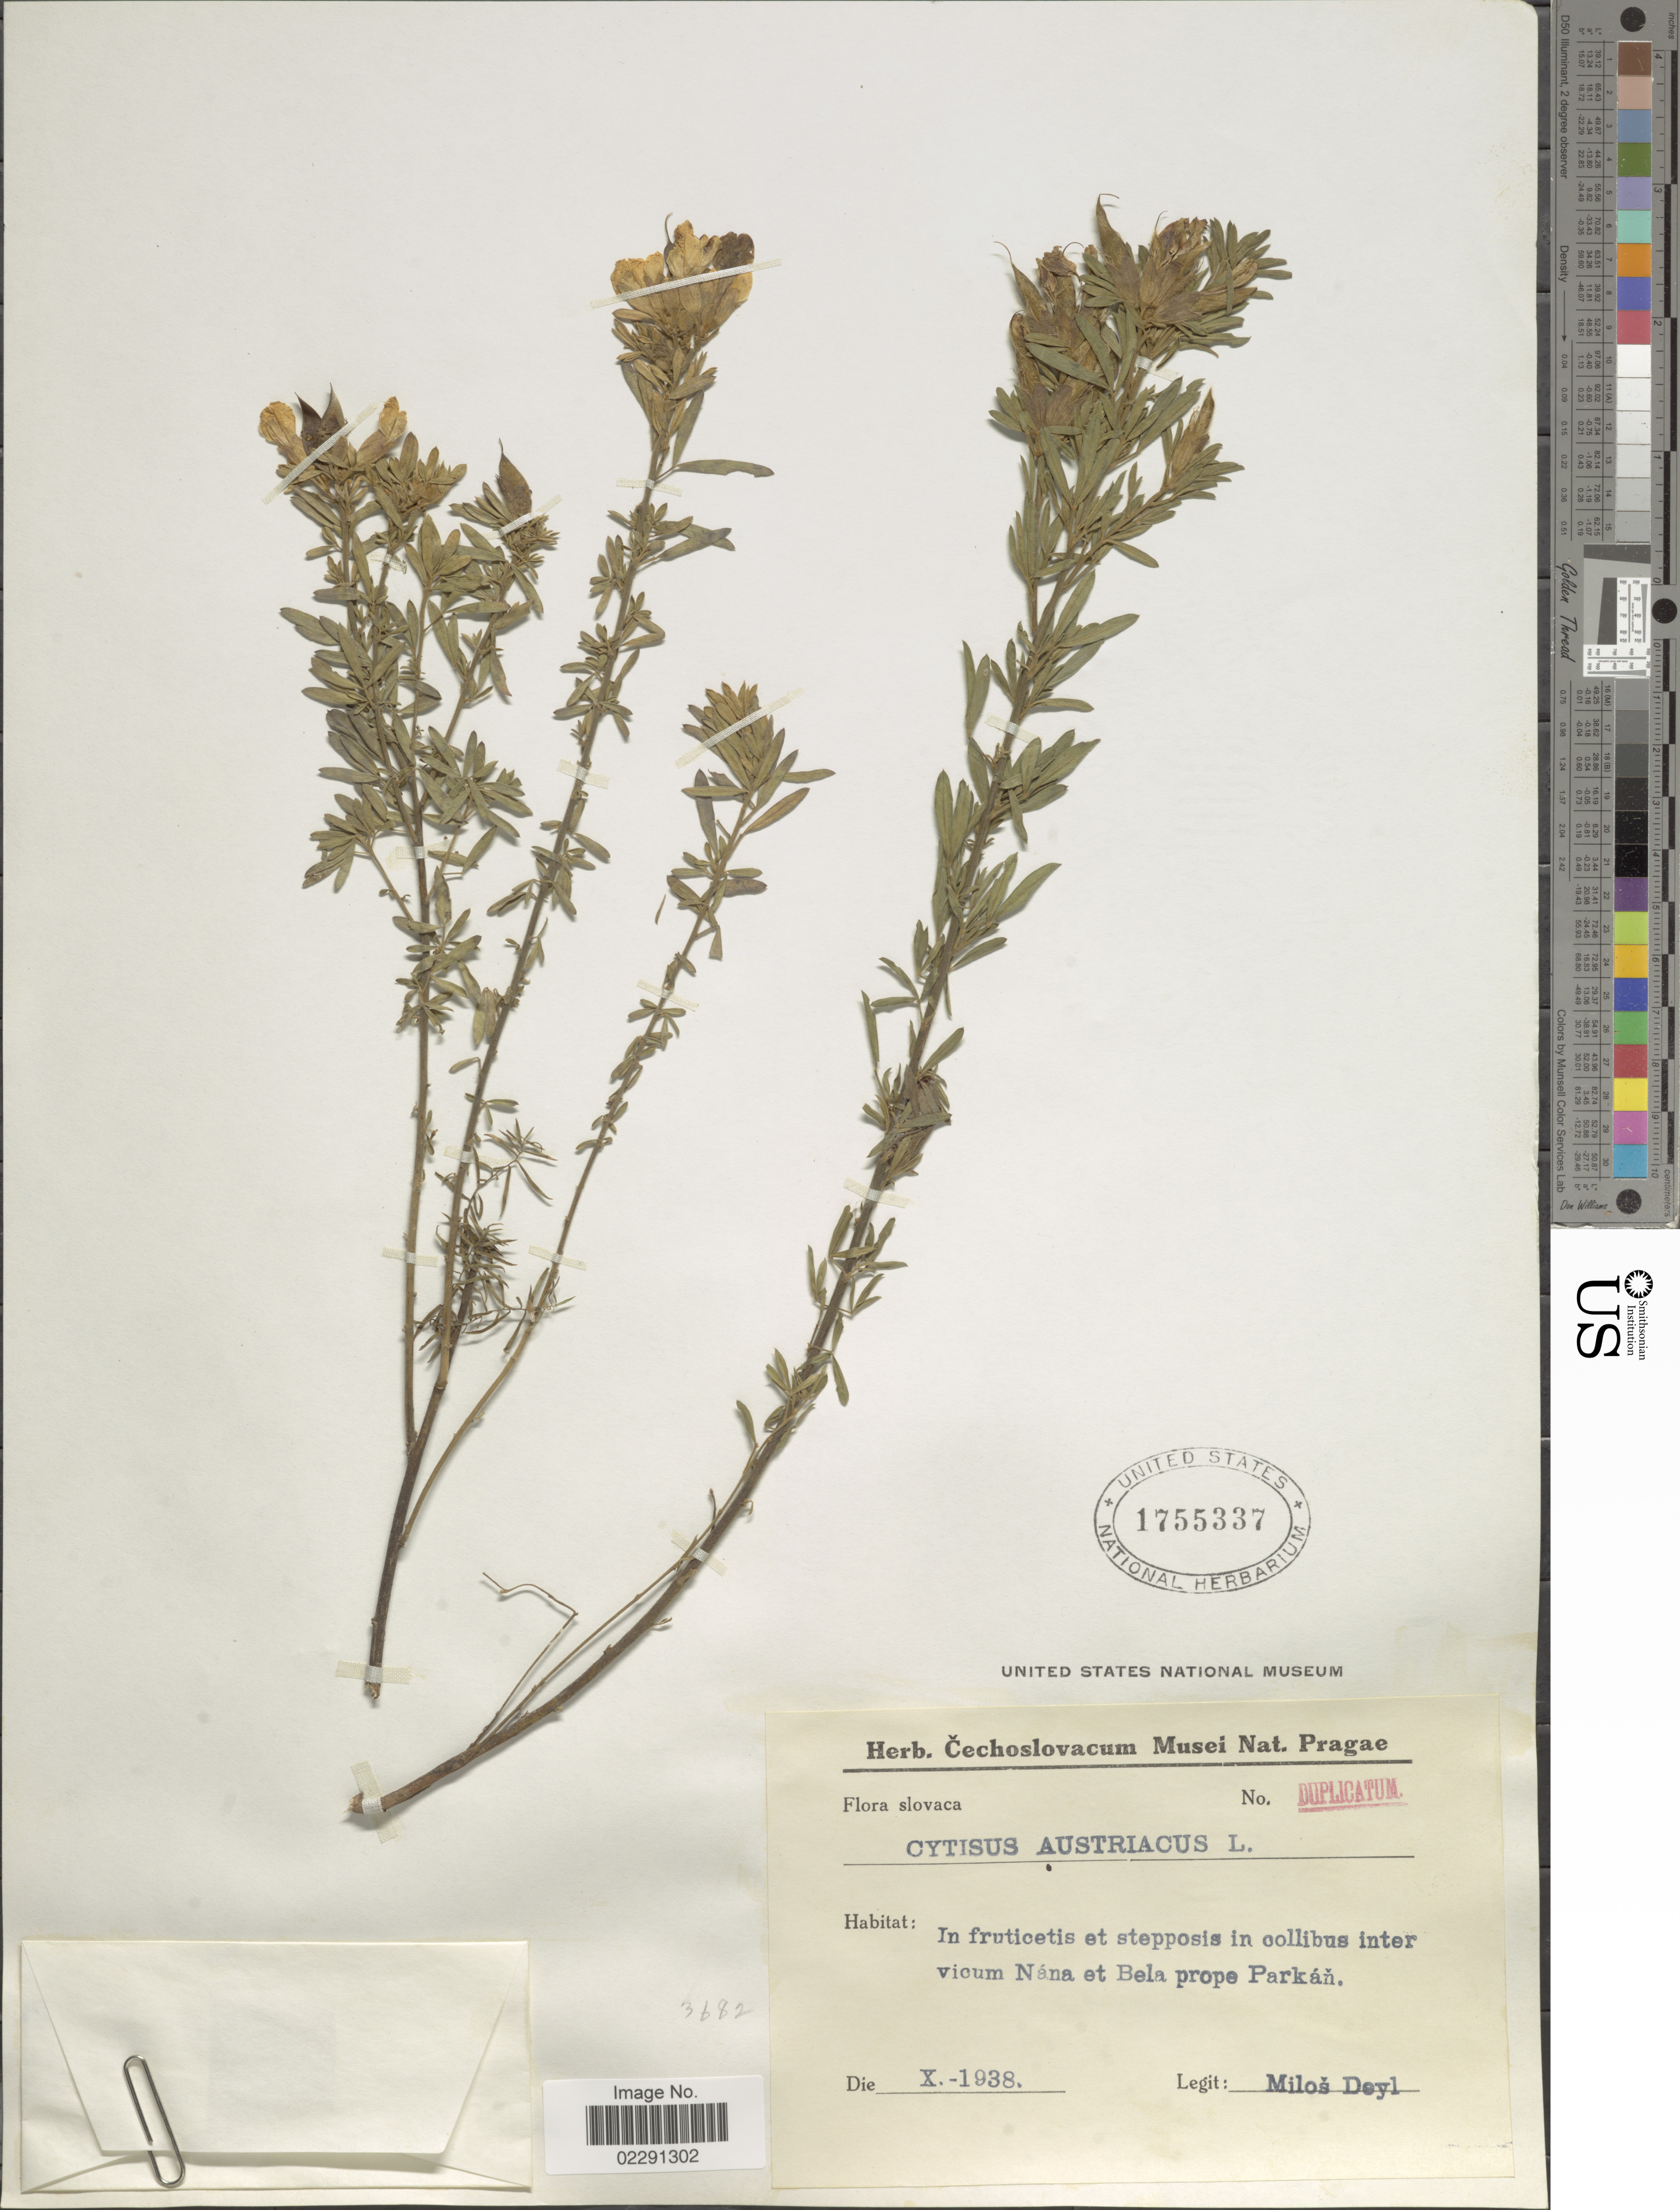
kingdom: Plantae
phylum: Tracheophyta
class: Magnoliopsida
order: Fabales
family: Fabaceae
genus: Cytisus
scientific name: Cytisus austriacus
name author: L.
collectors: M. Deyl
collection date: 1938-10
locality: Slovaca, in fruticetis et stepposis in collibus inter vicum Nana et Bela prope Parkan.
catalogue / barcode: US 1755337